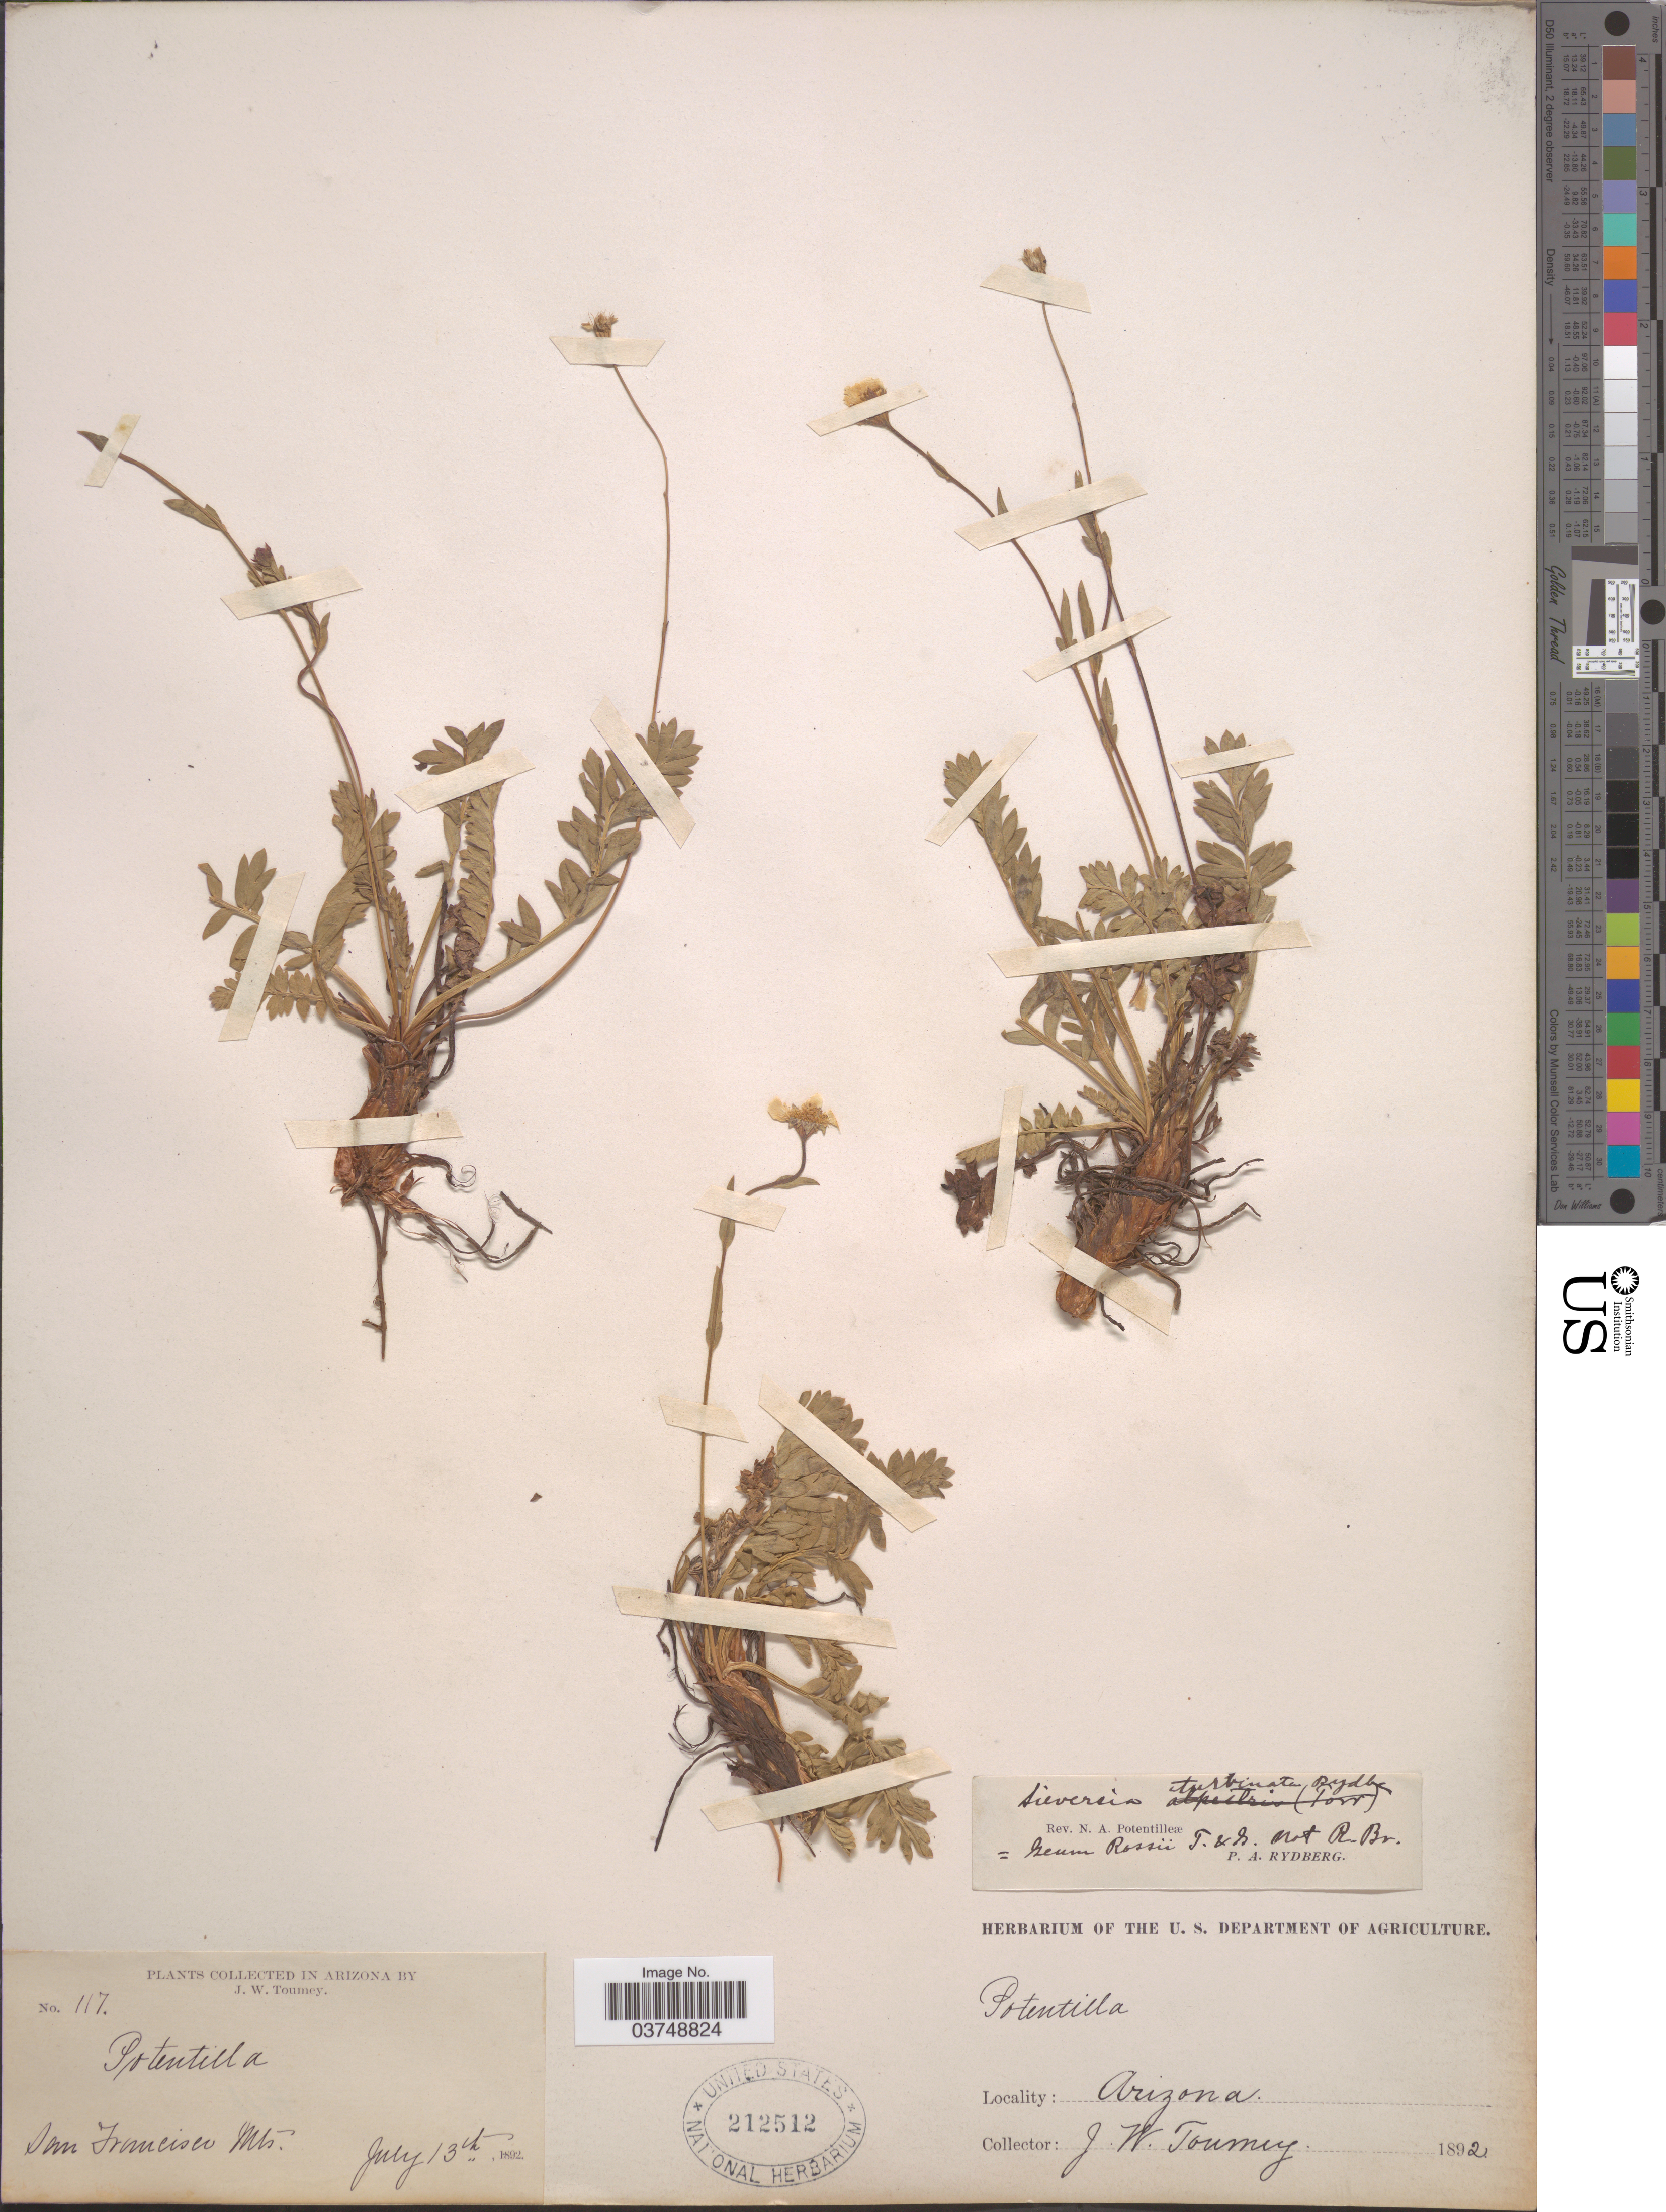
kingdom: Plantae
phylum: Tracheophyta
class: Magnoliopsida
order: Rosales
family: Rosaceae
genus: Geum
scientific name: Geum rossii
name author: (R. Br.) Ser.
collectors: J. W. Toumey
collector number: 117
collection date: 1892-07-13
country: United States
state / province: Arizona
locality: San Francisco Mts.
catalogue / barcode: US 212512